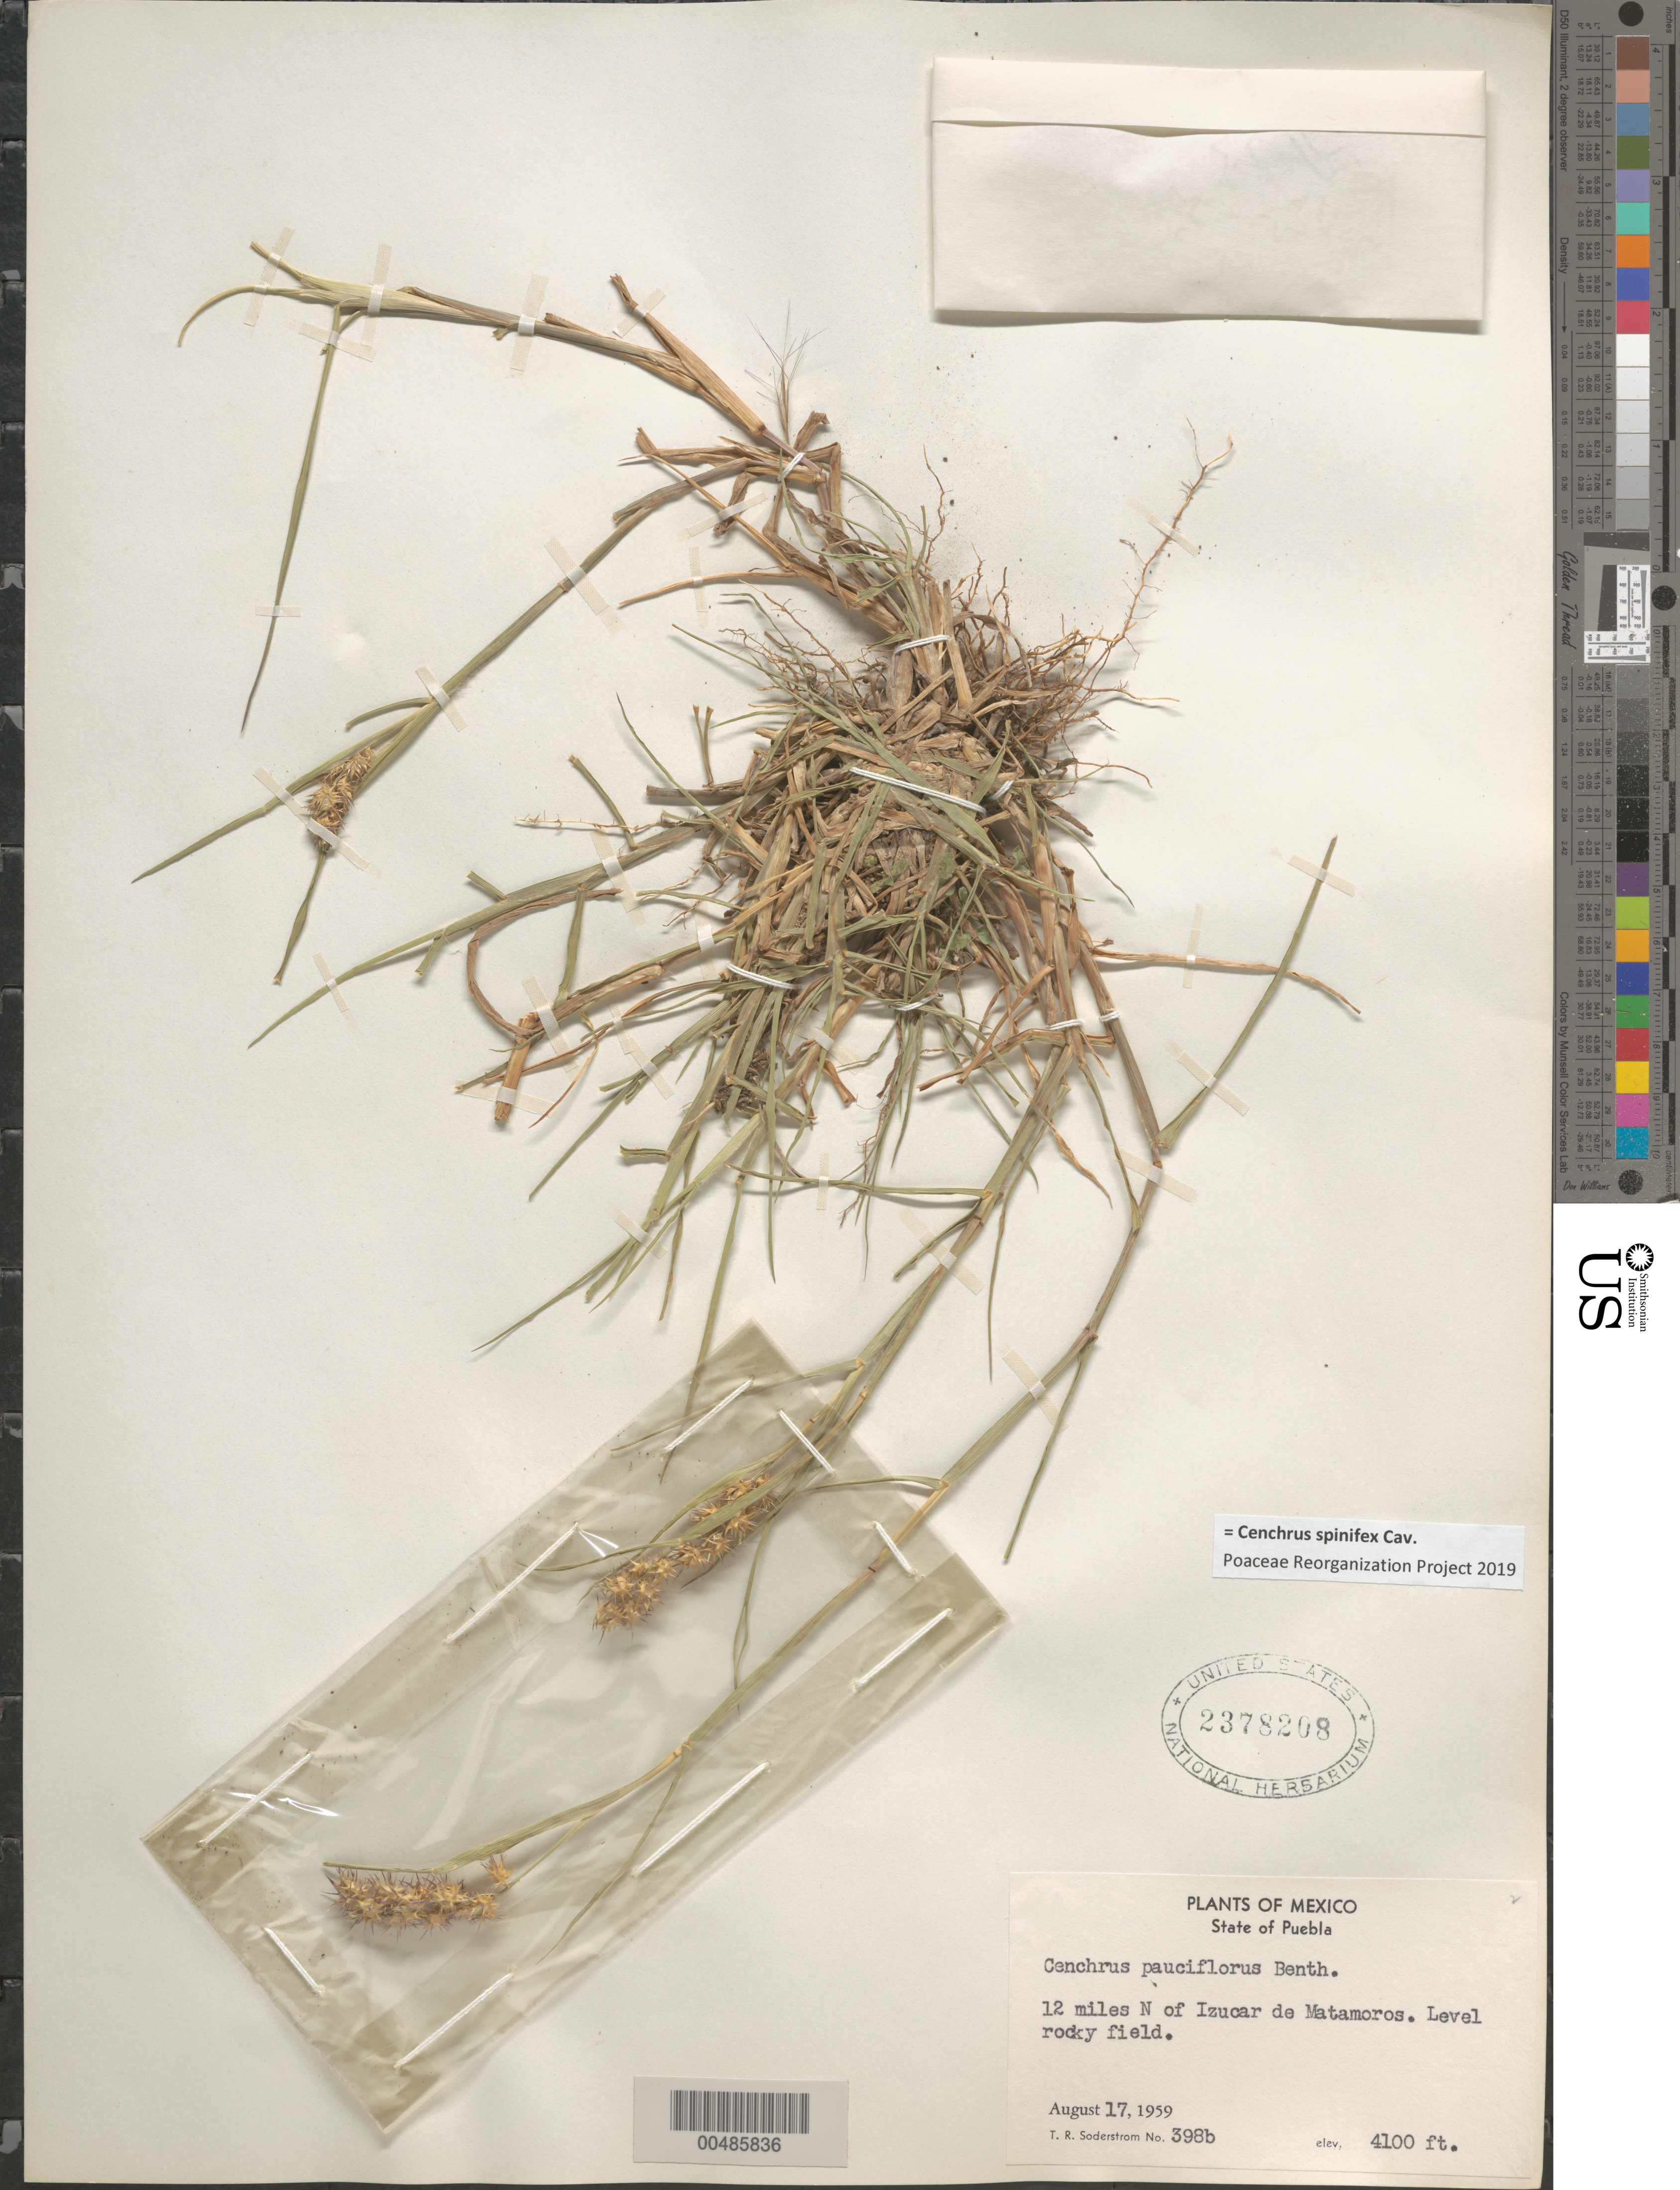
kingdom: Plantae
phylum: Tracheophyta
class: Liliopsida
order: Poales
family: Poaceae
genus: Cenchrus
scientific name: Cenchrus spinifex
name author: Cav.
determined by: Poaceae Reorganization Project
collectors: T. R. Soderstrom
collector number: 398b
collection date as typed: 17 Aug 1959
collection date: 1959-08-17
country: Mexico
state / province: Puebla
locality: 12 mi N of Izucar de Matamoros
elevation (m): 1250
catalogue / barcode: US 2378208